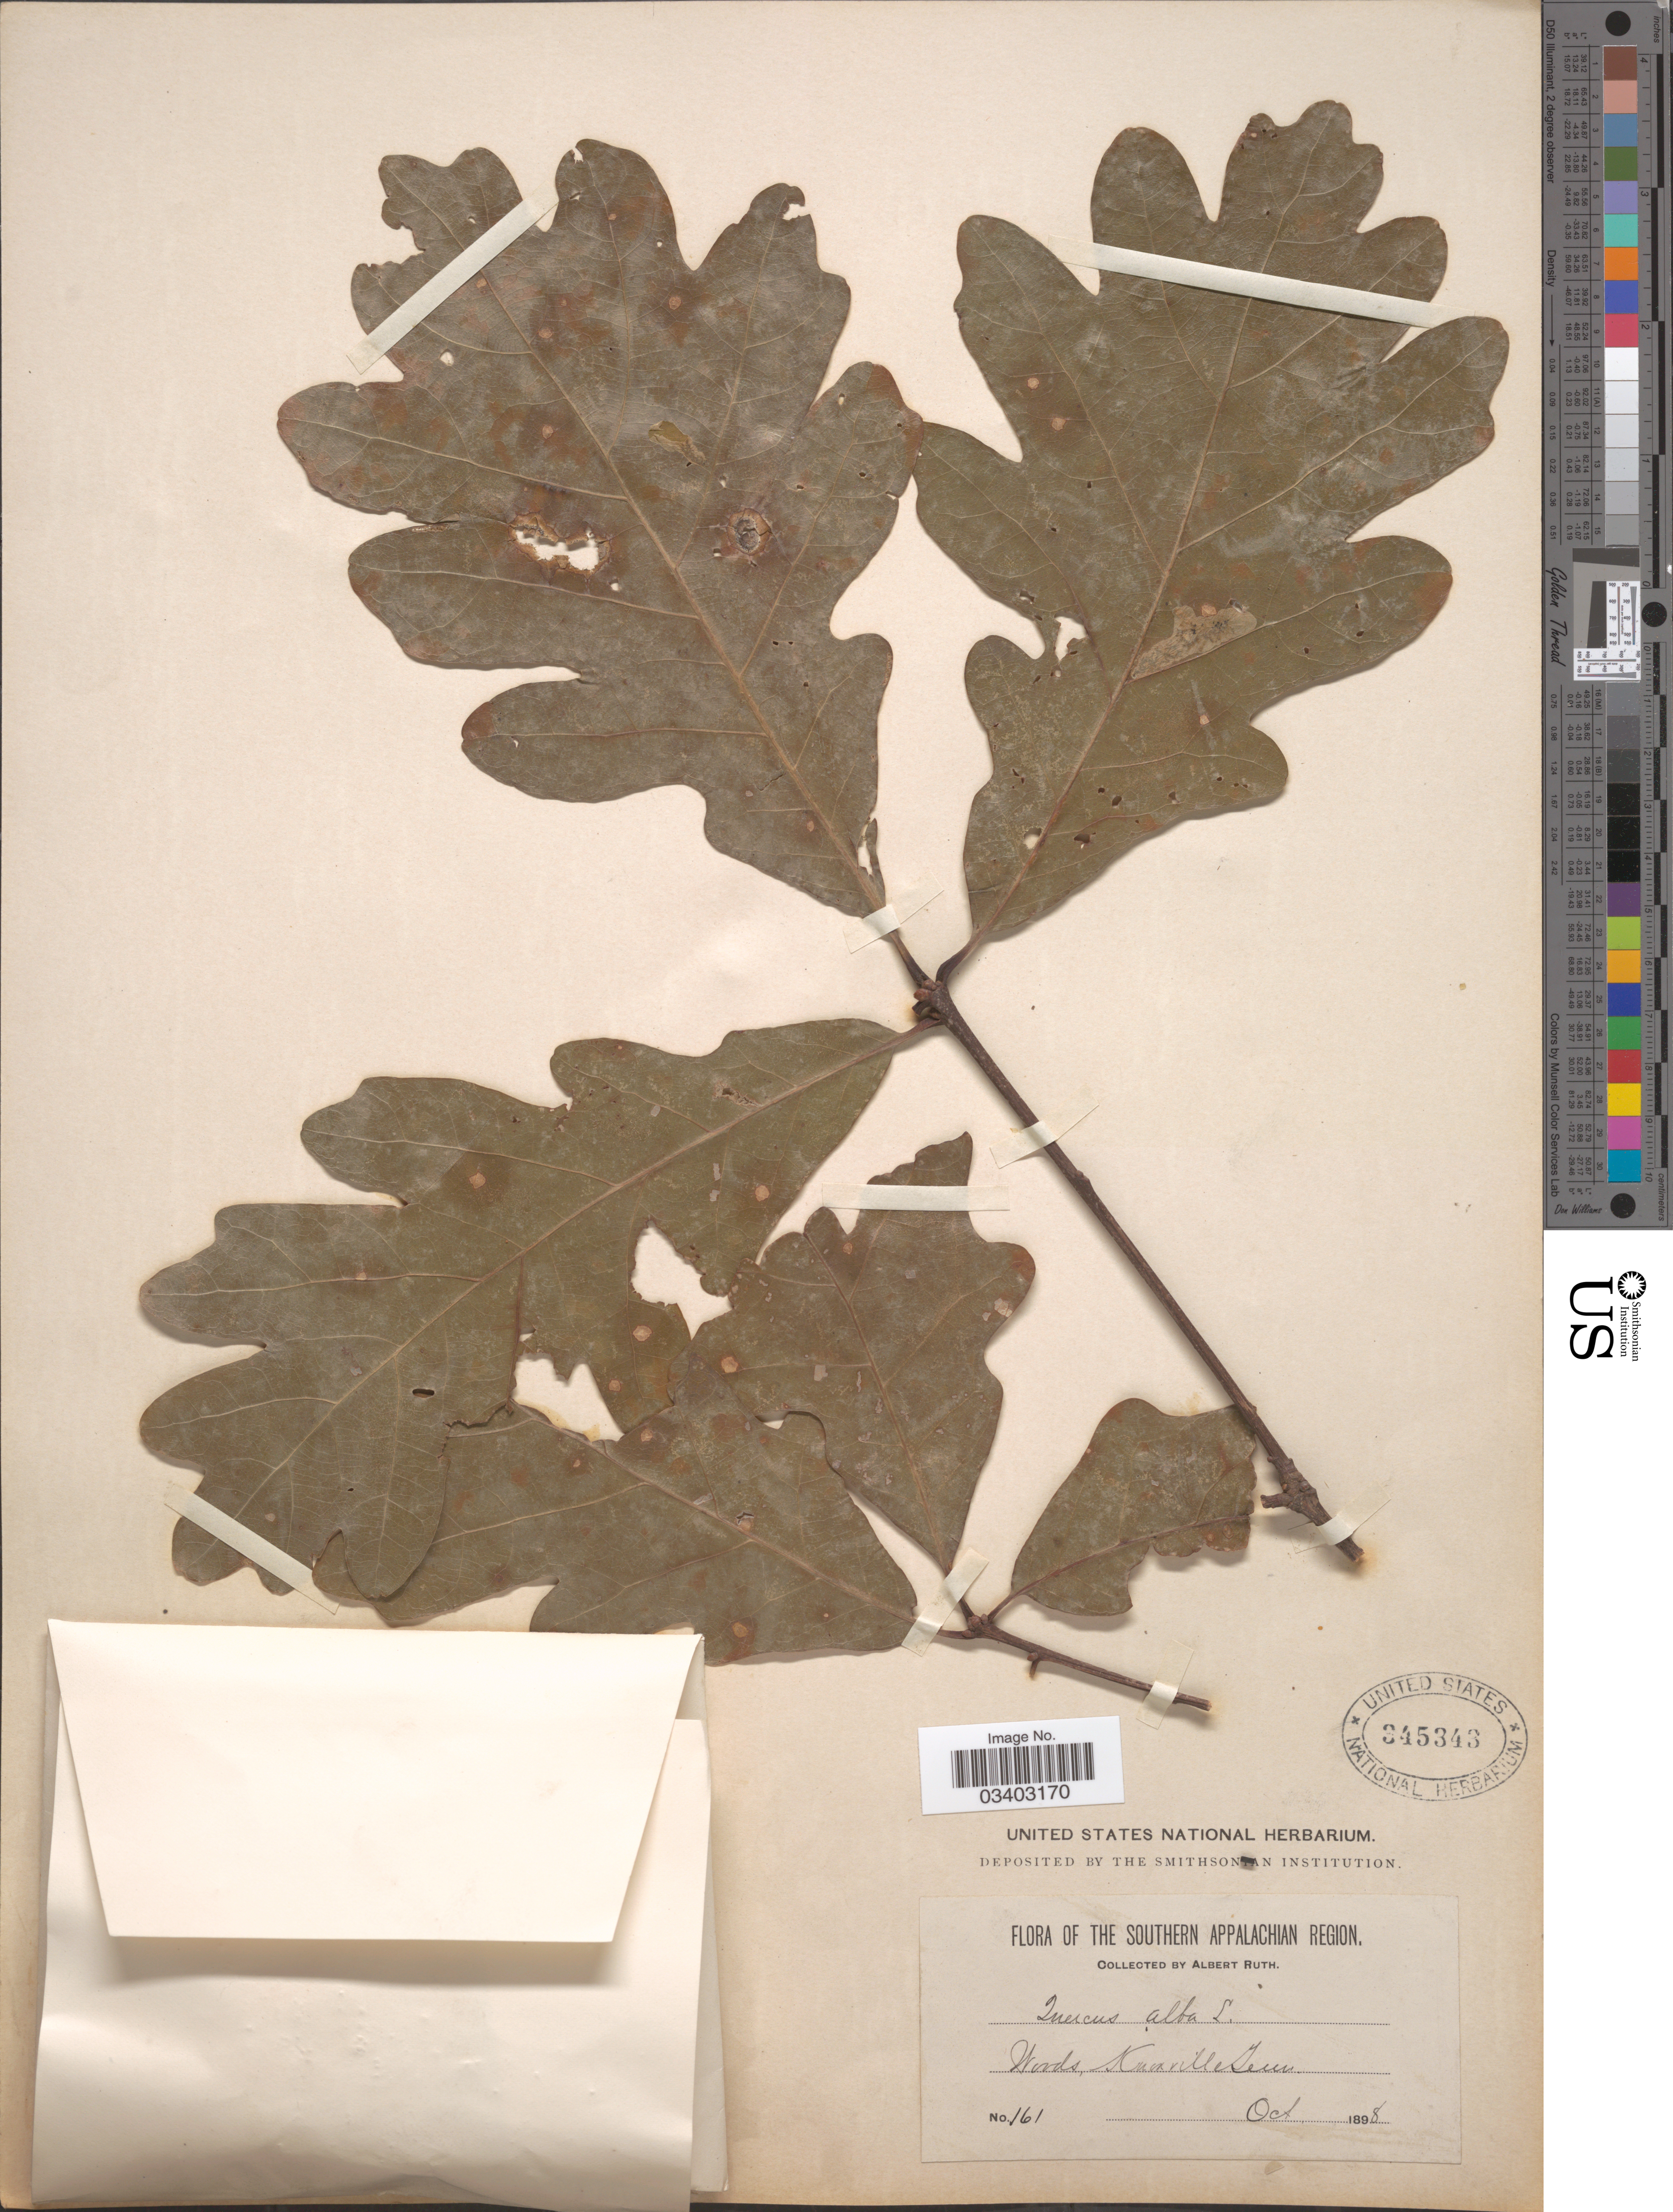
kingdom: Plantae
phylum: Tracheophyta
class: Magnoliopsida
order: Fagales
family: Fagaceae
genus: Quercus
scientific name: Quercus alba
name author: L.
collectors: A. Ruth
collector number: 161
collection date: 1898-10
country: United States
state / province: Tennessee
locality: The Southern Appalachian Region. Woods, Knoxville.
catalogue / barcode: US 345343